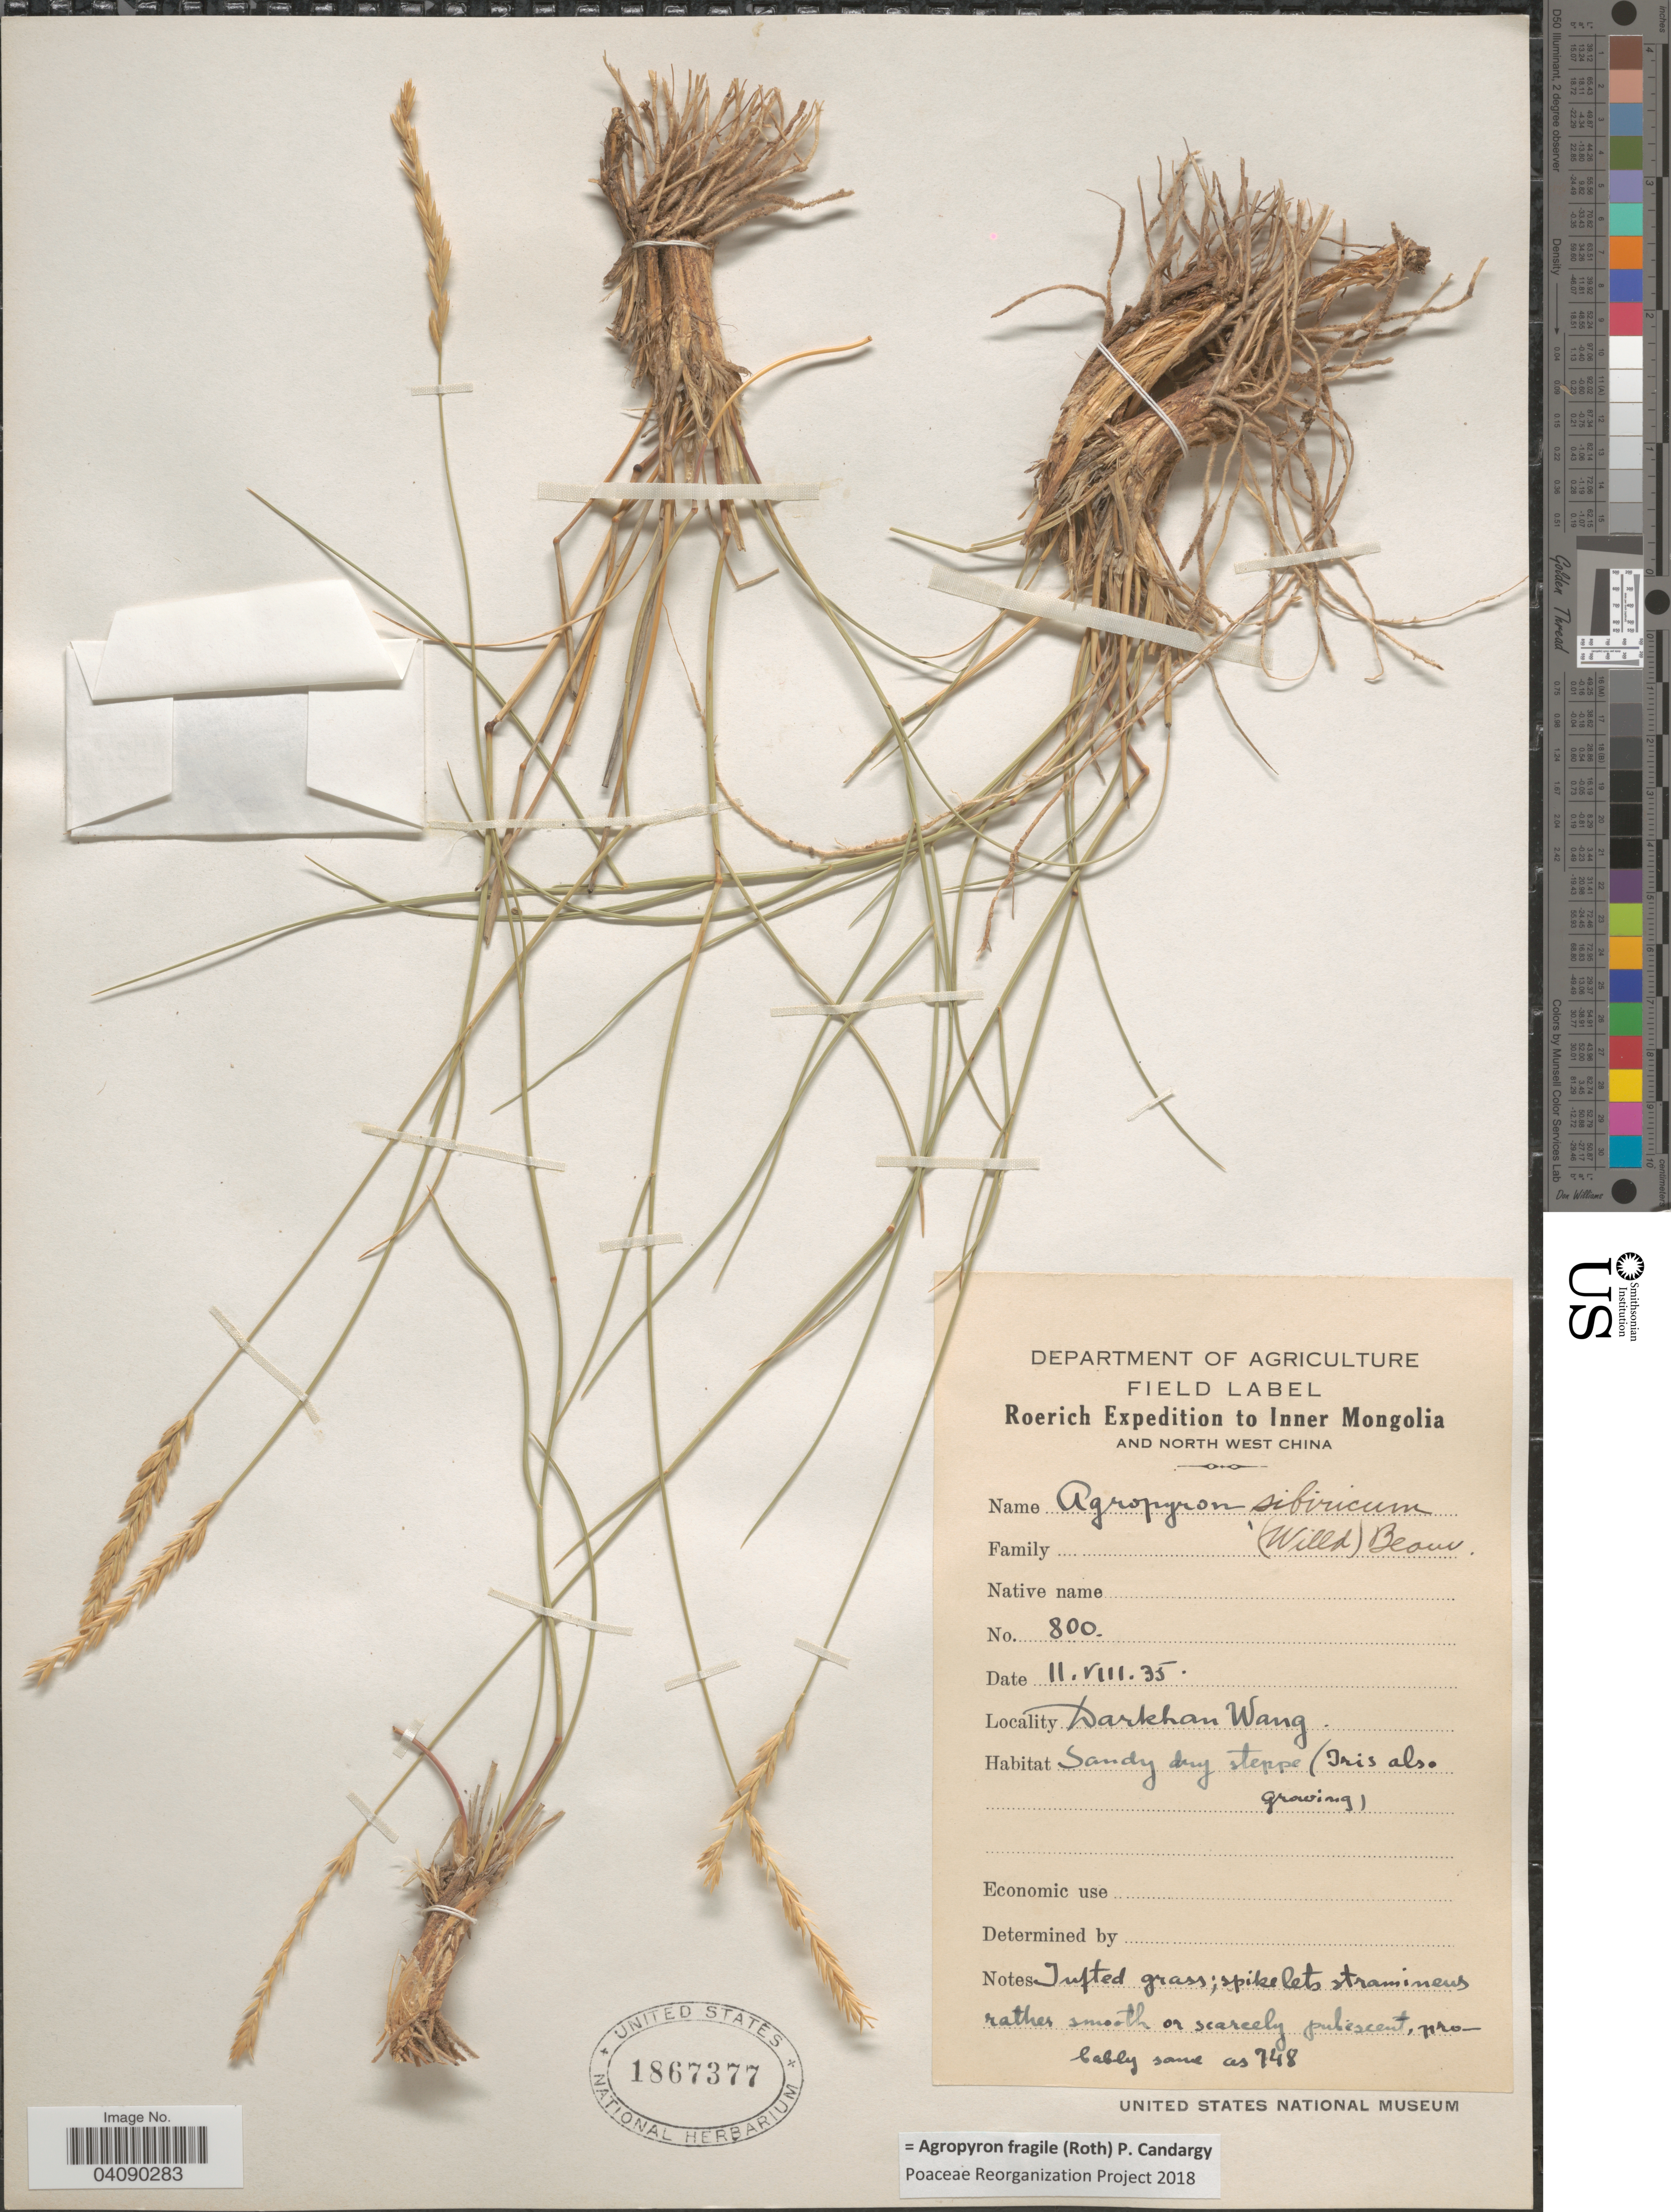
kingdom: Plantae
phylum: Tracheophyta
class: Liliopsida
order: Poales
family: Poaceae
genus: Agropyron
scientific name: Agropyron fragile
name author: (Roth) Candargy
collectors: Roerich Expedition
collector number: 800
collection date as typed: Transcribed d/m/y: 11/8/35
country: China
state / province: Nei Monggol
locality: Inner Mongolia and North West China. Darkhan Wang.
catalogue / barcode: US 1867377